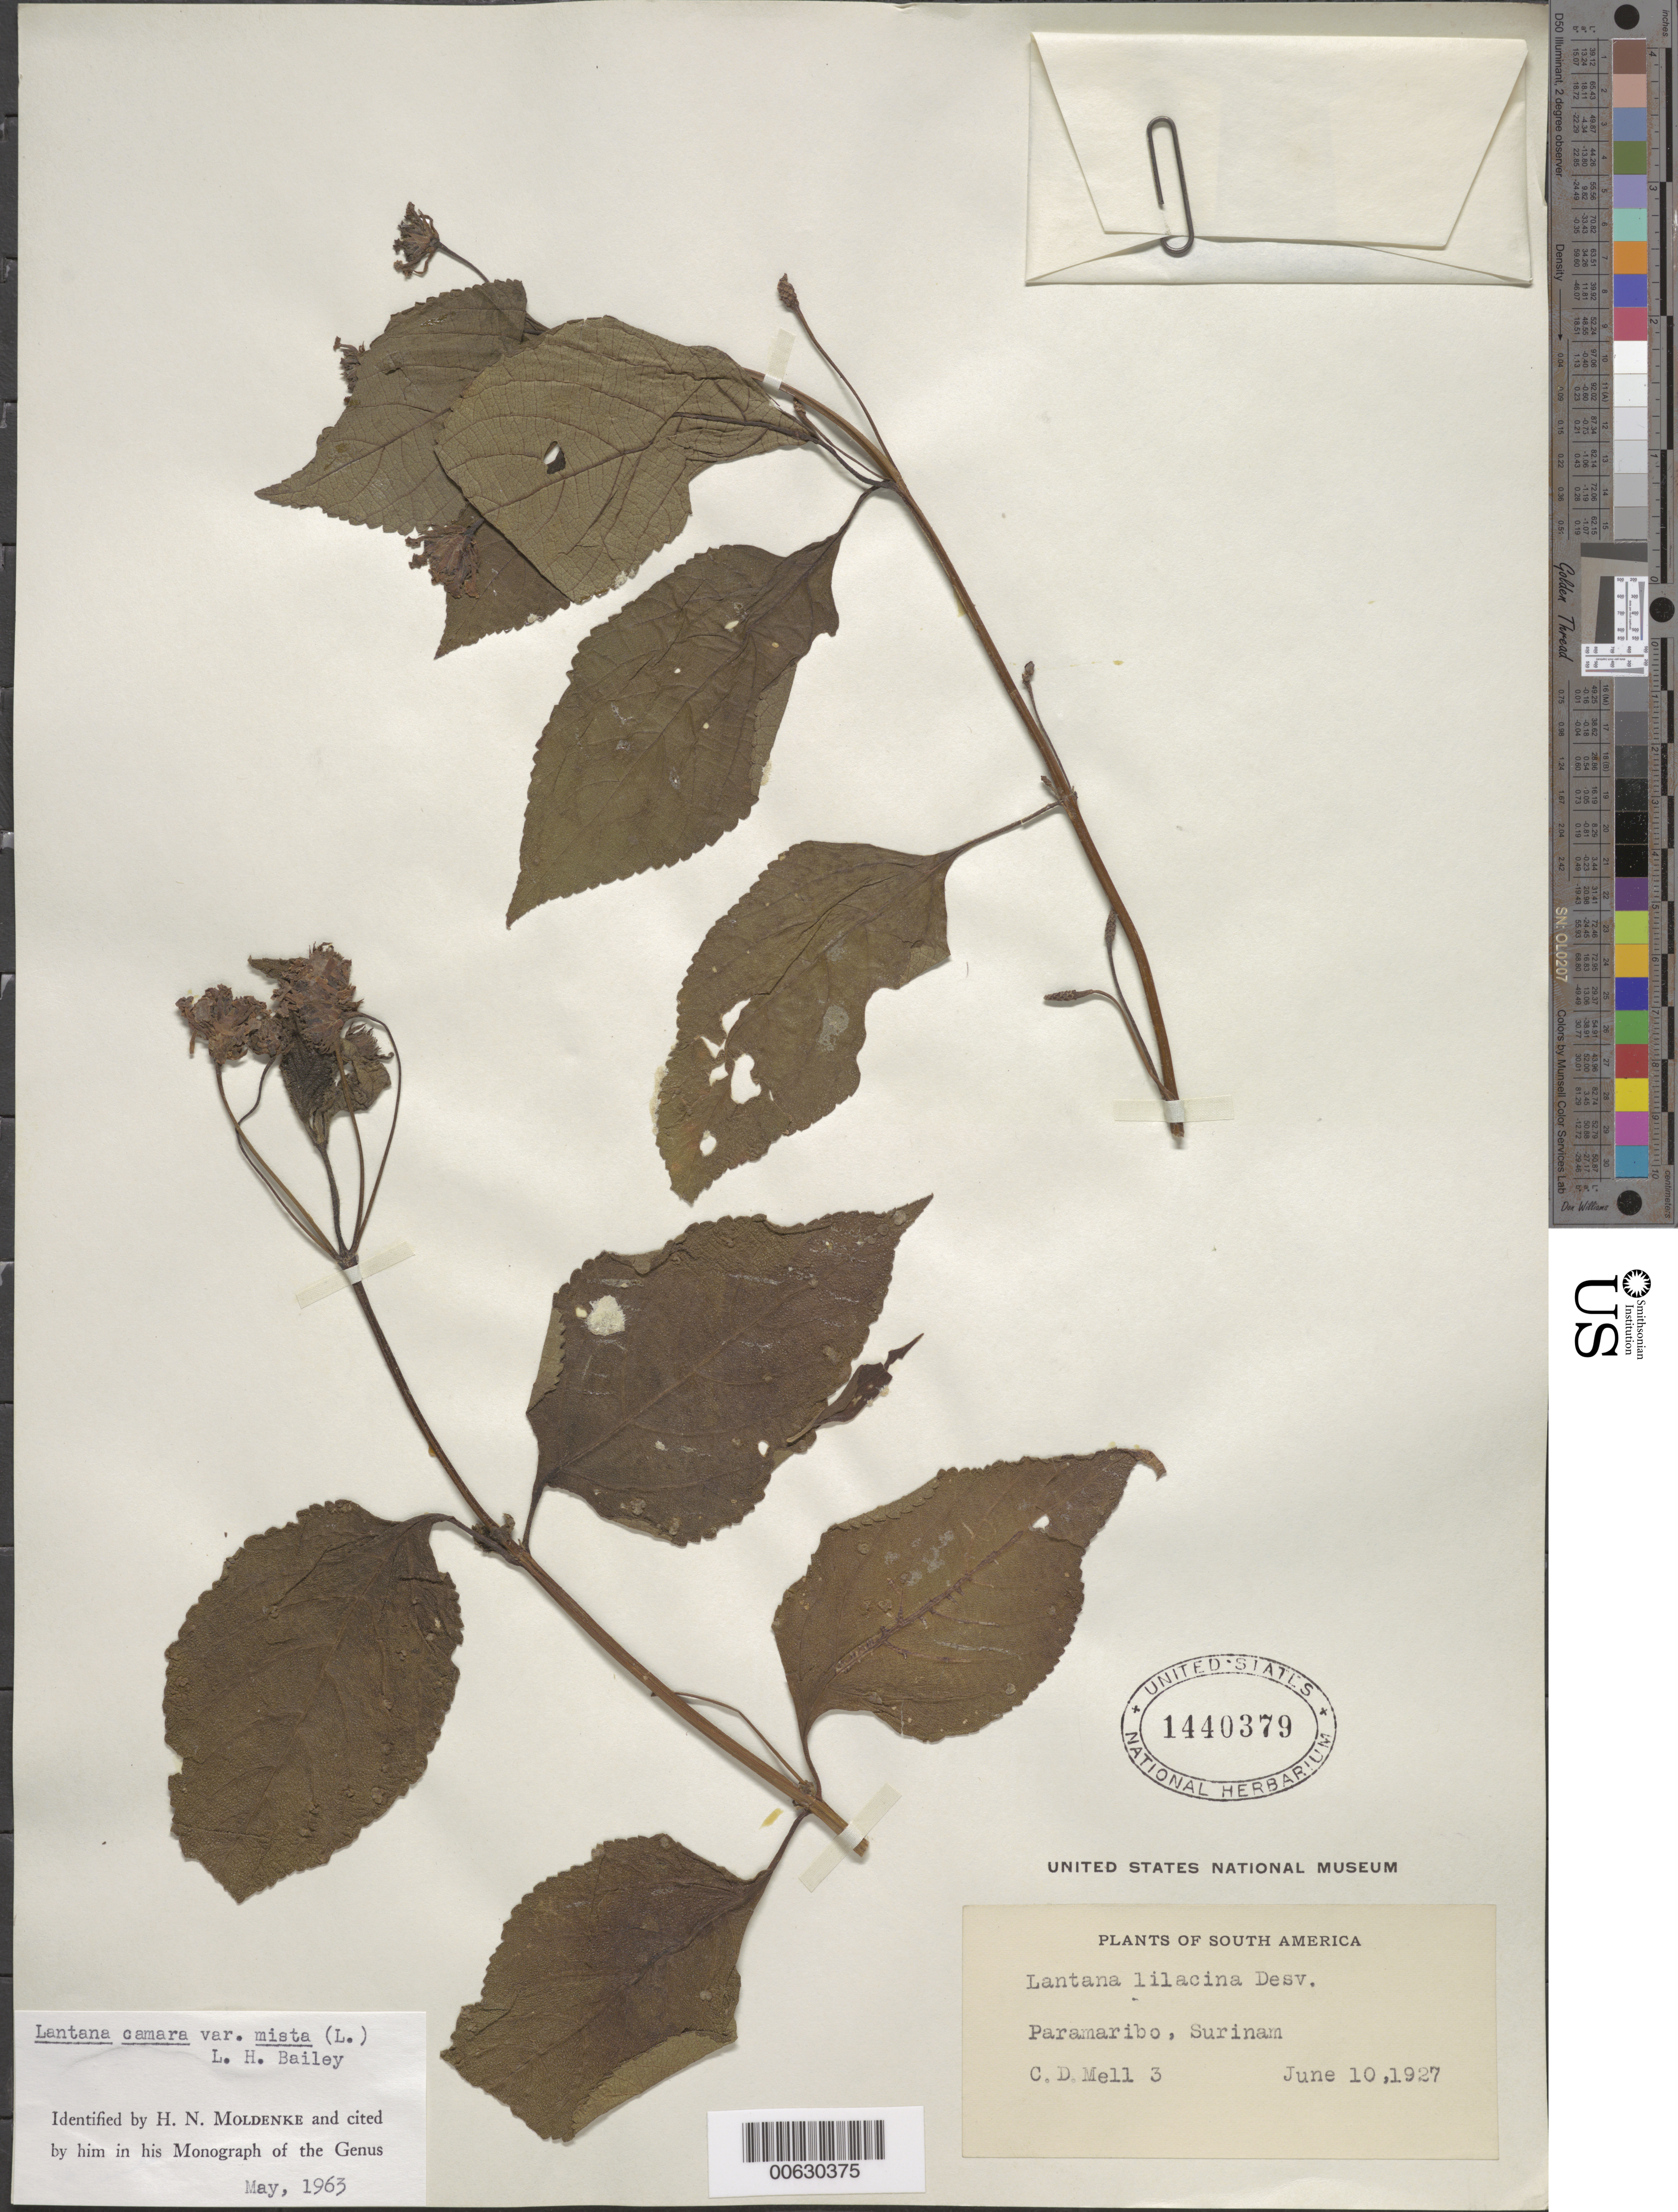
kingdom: Plantae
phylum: Tracheophyta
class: Magnoliopsida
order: Lamiales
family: Verbenaceae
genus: Lantana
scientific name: Lantana camara var. mista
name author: (L.) L.H. Bailey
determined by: Moldenke, H. N.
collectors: C. D. Mell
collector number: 3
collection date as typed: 10-Jun-27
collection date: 1927-06-10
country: Suriname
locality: Paramaribo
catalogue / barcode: US 1440379